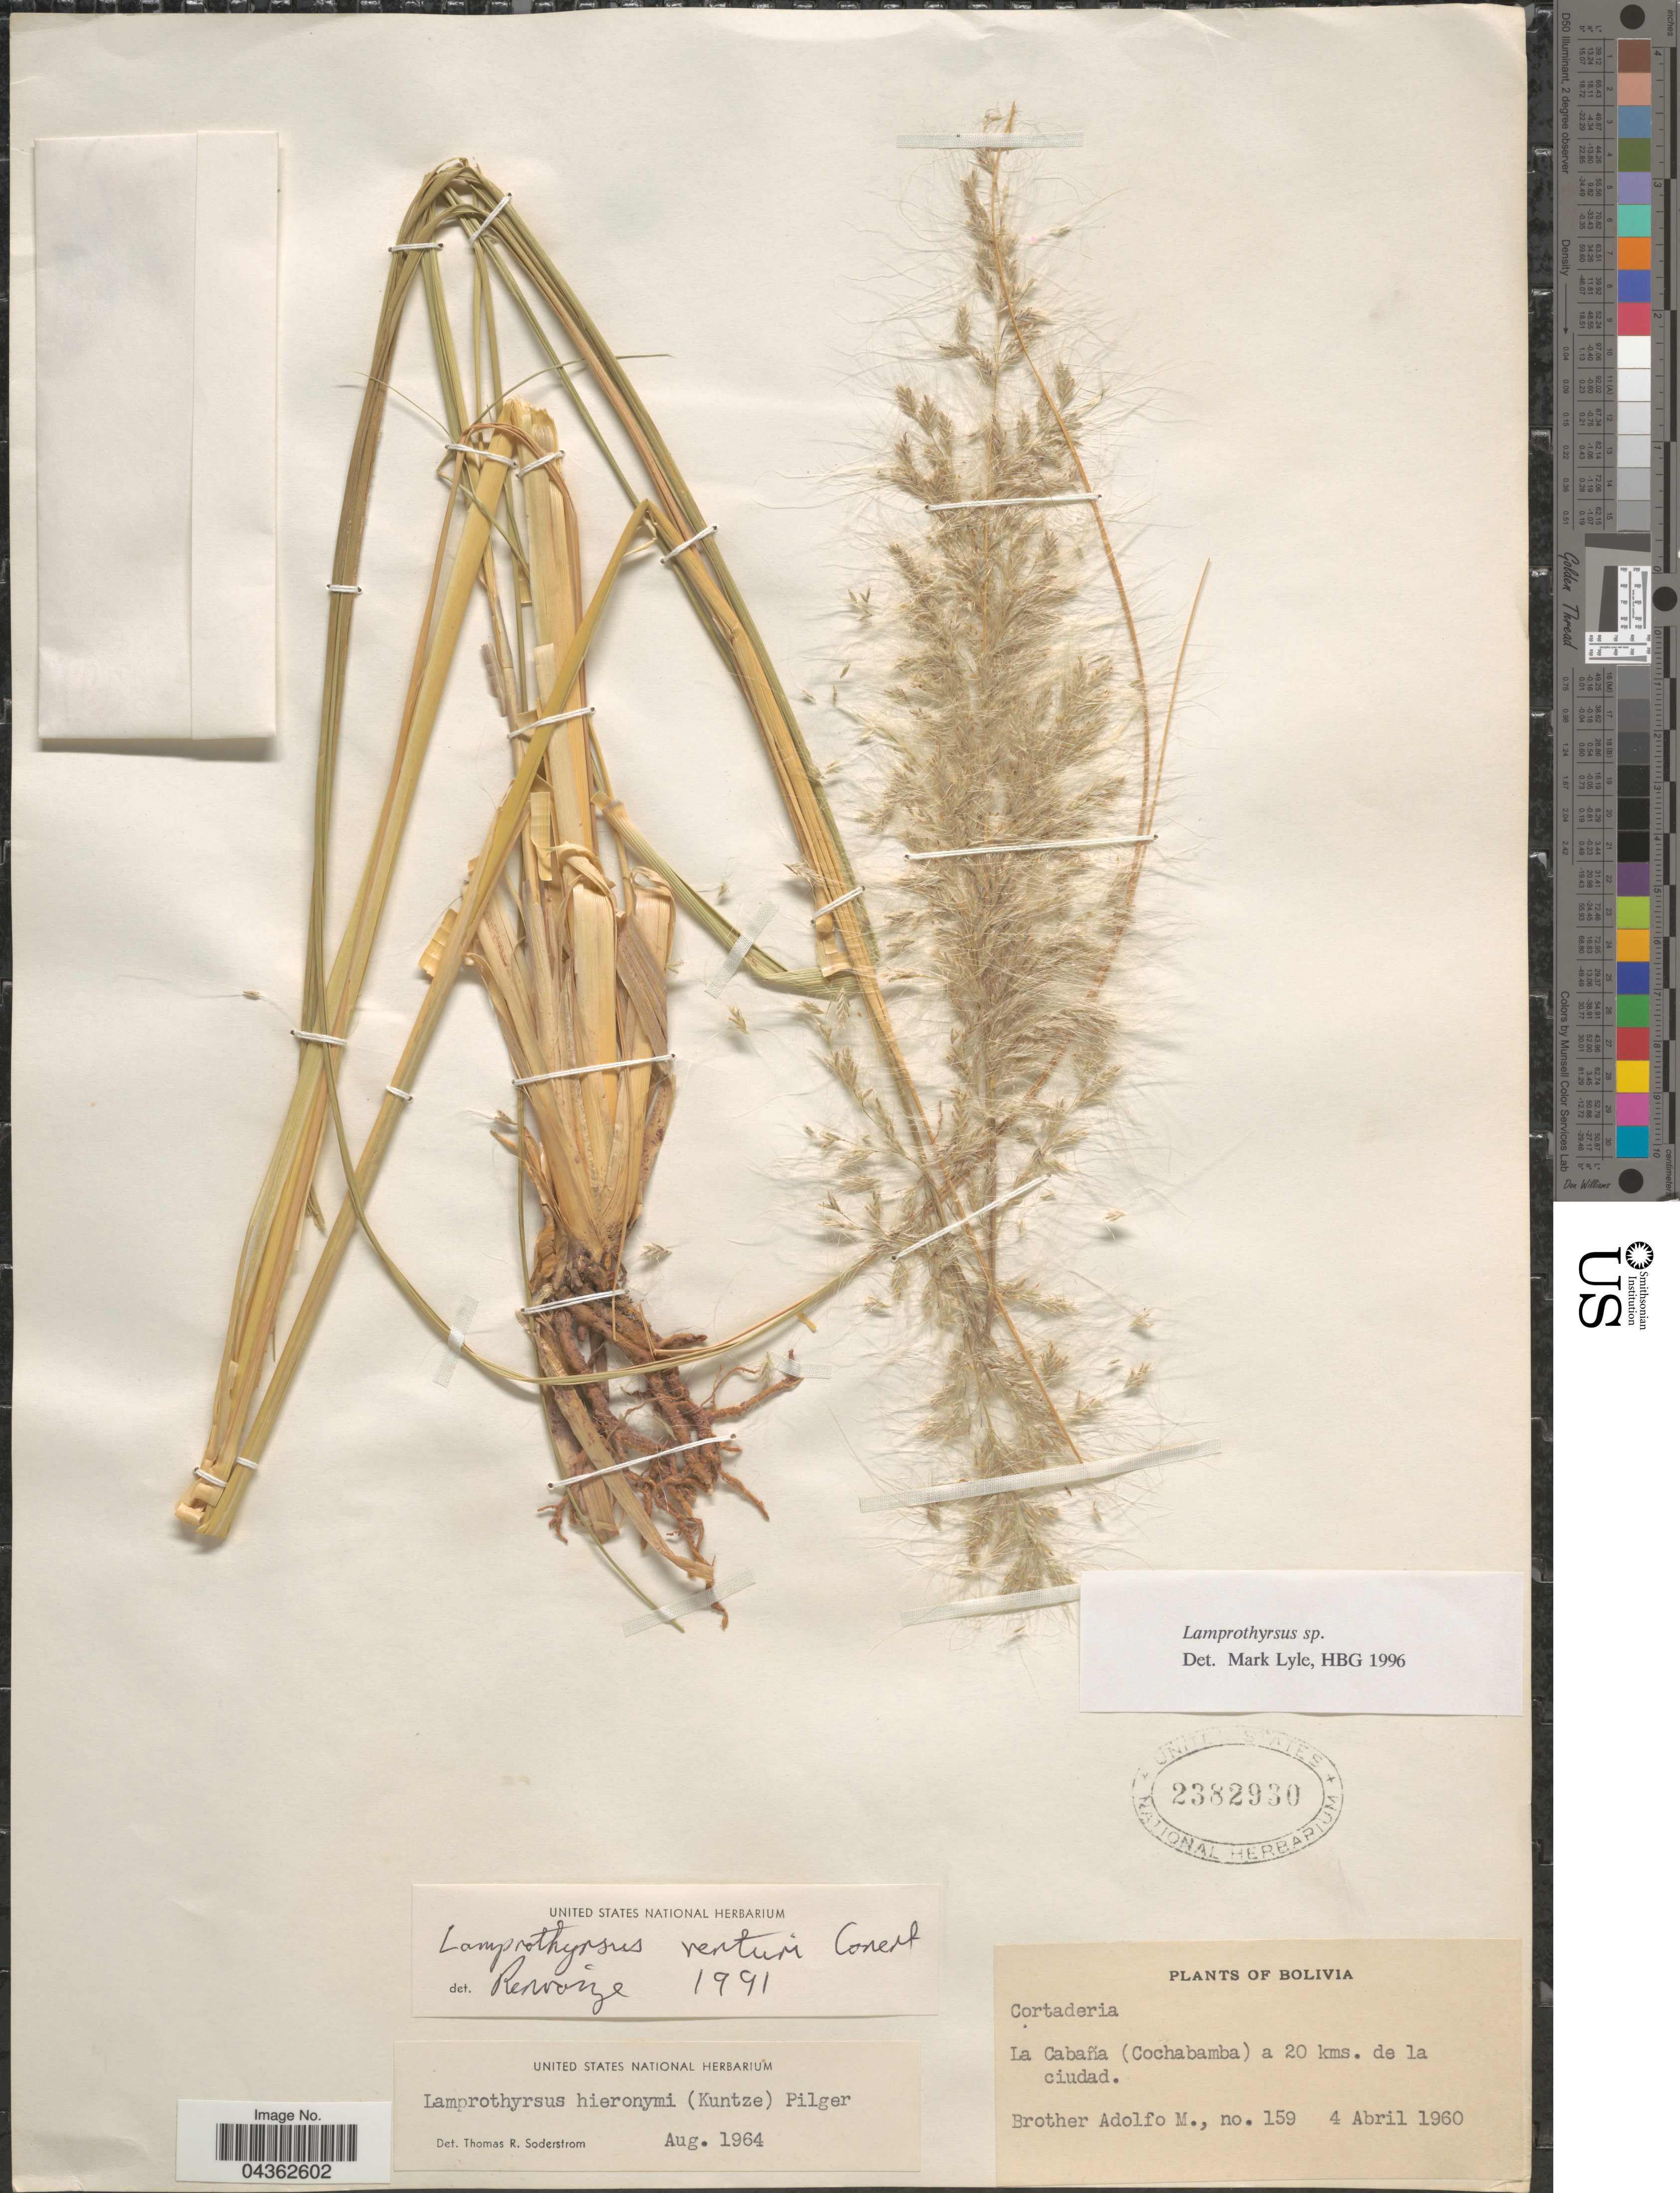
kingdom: Plantae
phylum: Tracheophyta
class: Liliopsida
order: Poales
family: Poaceae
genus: Cortaderia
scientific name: Cortaderia hieronymi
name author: (Kuntze) H.P. Linder & N.P. Barker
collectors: Bro. Adolfo M.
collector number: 159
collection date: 1960-04-04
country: Bolivia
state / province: Cochabamba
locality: La Cabaña a 20 kms. de la ciudad.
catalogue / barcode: US 2382930